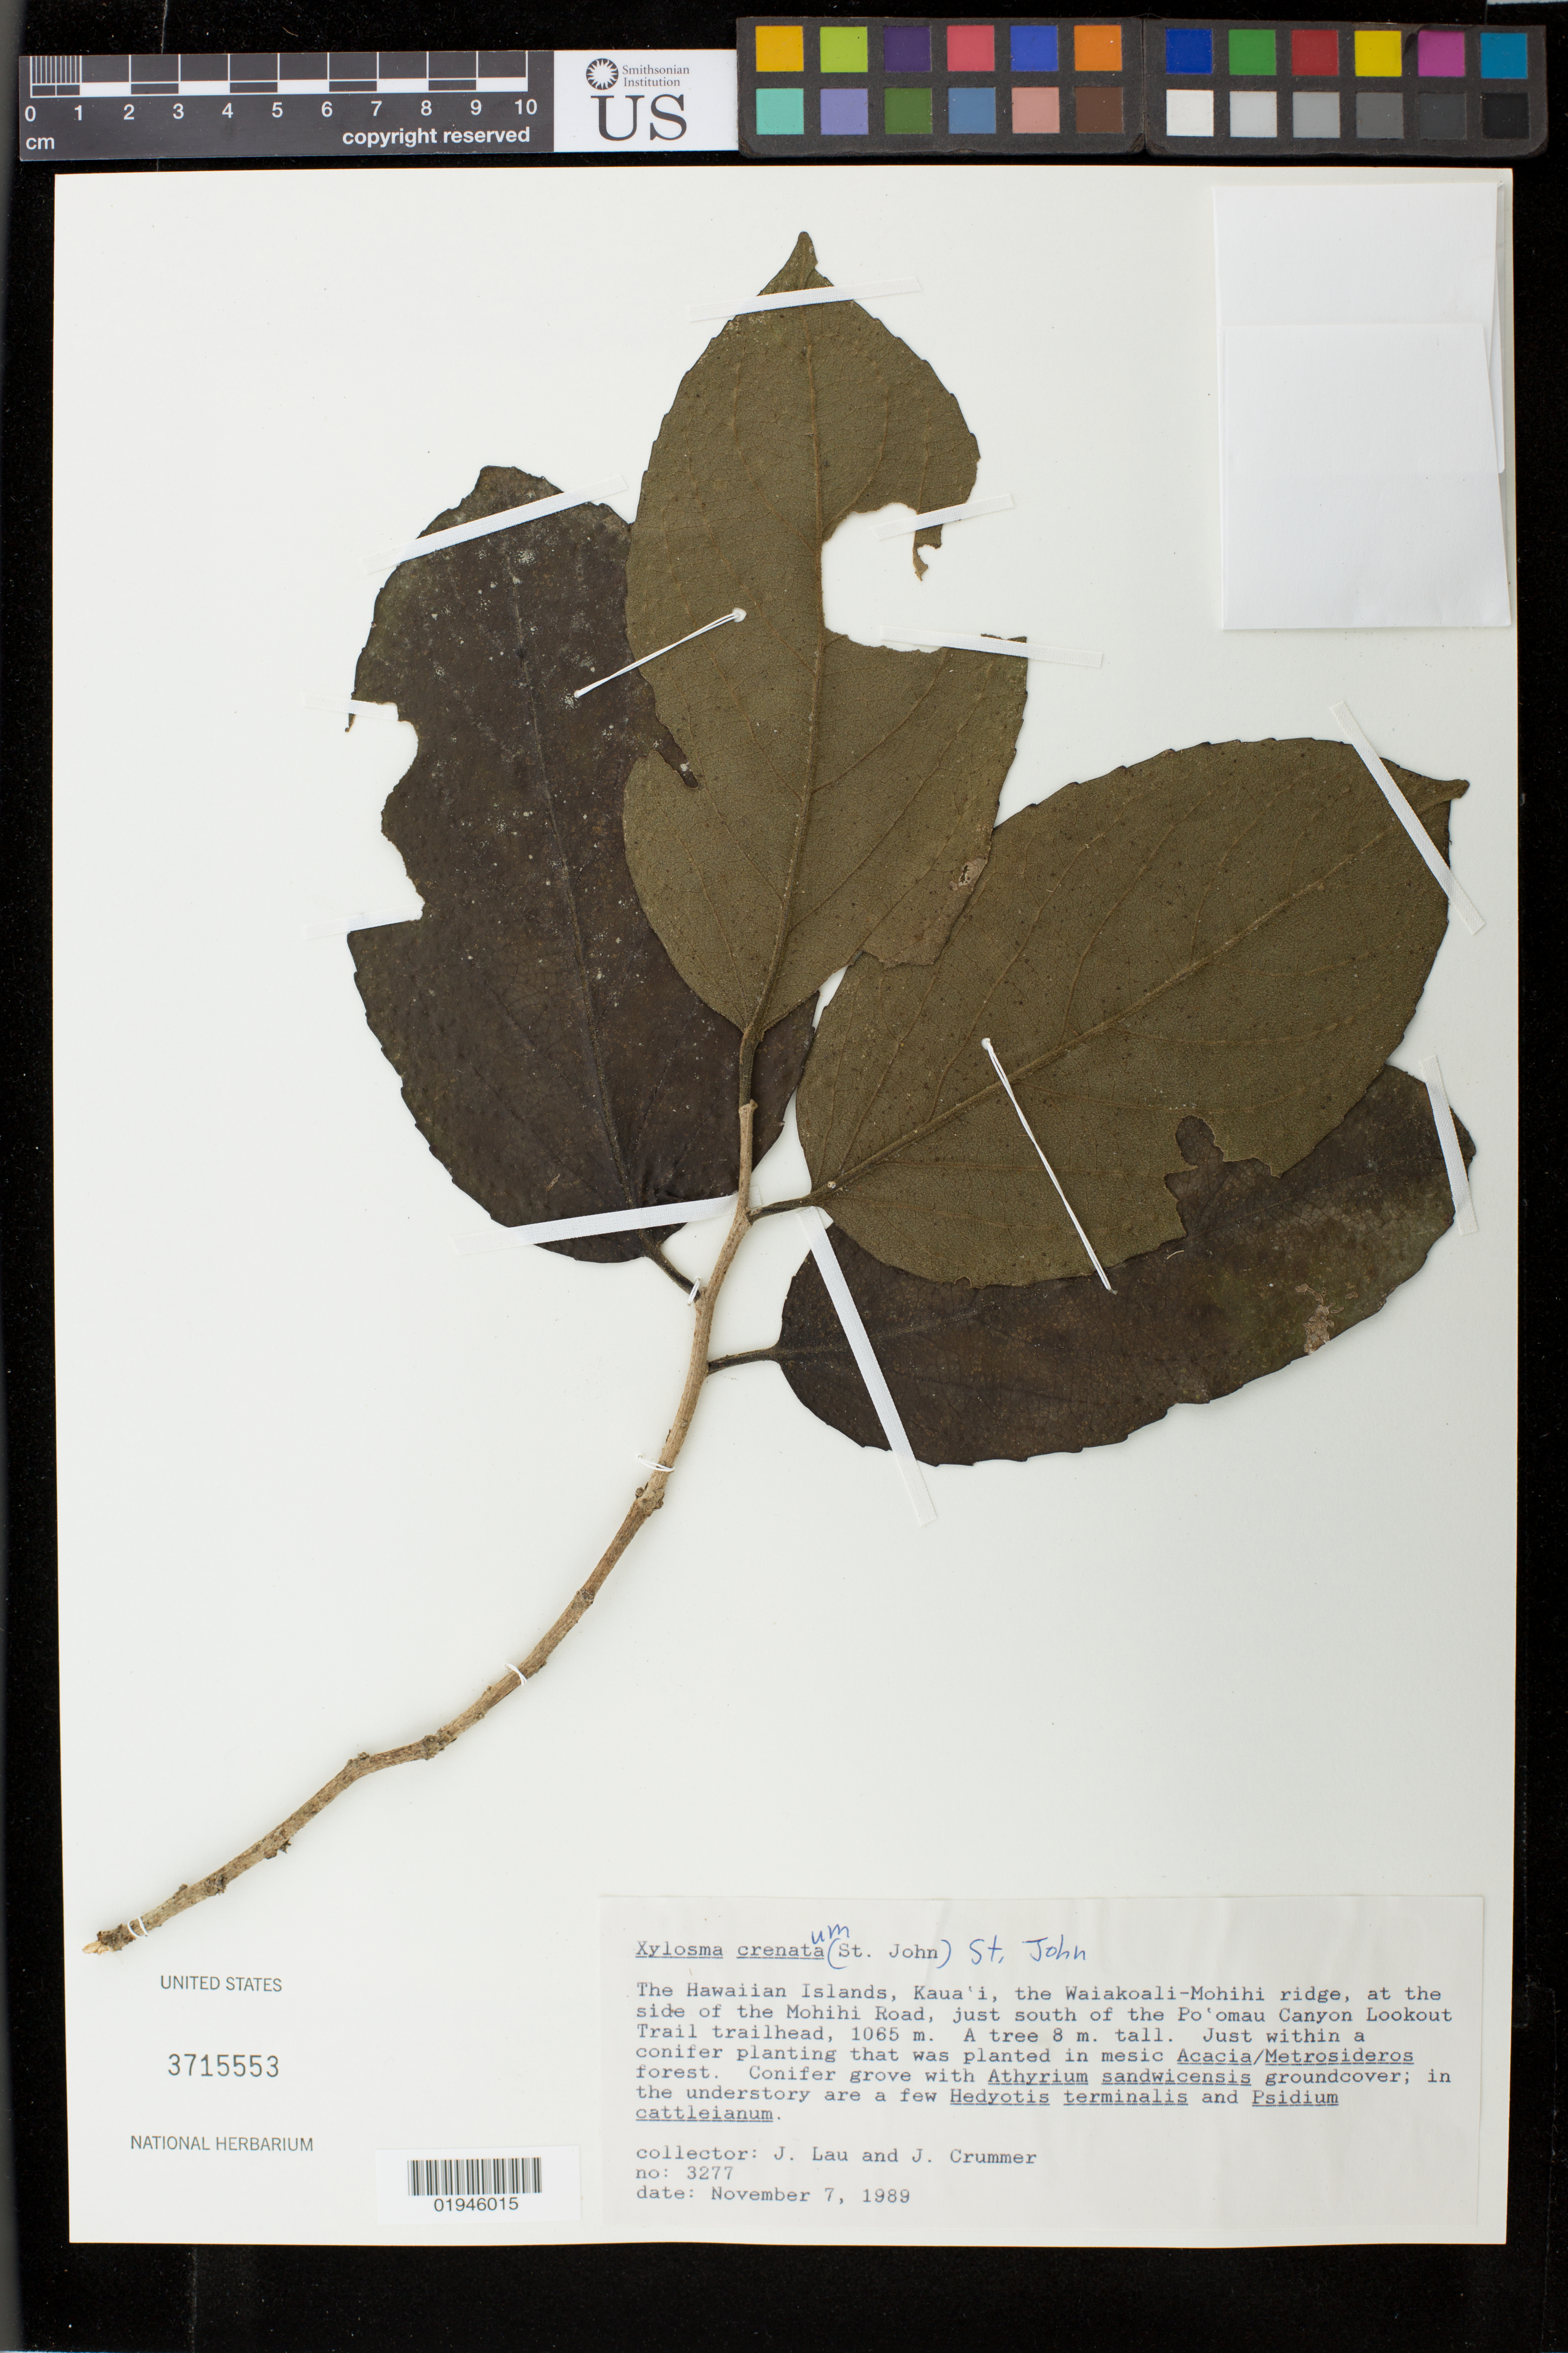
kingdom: Plantae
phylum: Tracheophyta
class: Magnoliopsida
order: Malpighiales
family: Salicaceae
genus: Xylosma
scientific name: Xylosma crenata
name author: (H. St. John) H. St. John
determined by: Wagner, W. L., (BOT), Smithsonian Institution - National Museum of Natural History (UNITED STATES)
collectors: J. Lau & J. Crummer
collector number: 3277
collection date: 1989-11-07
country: United States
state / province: Hawaii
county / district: Kauai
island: Kaua'i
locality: The Waiakoali-Mohihi Ridge, at the side of the Mohihi Road, just south of the Po'omau Canyon Lookout Trail trailhead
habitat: Mesic forest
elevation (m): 1065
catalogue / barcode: US 3715553